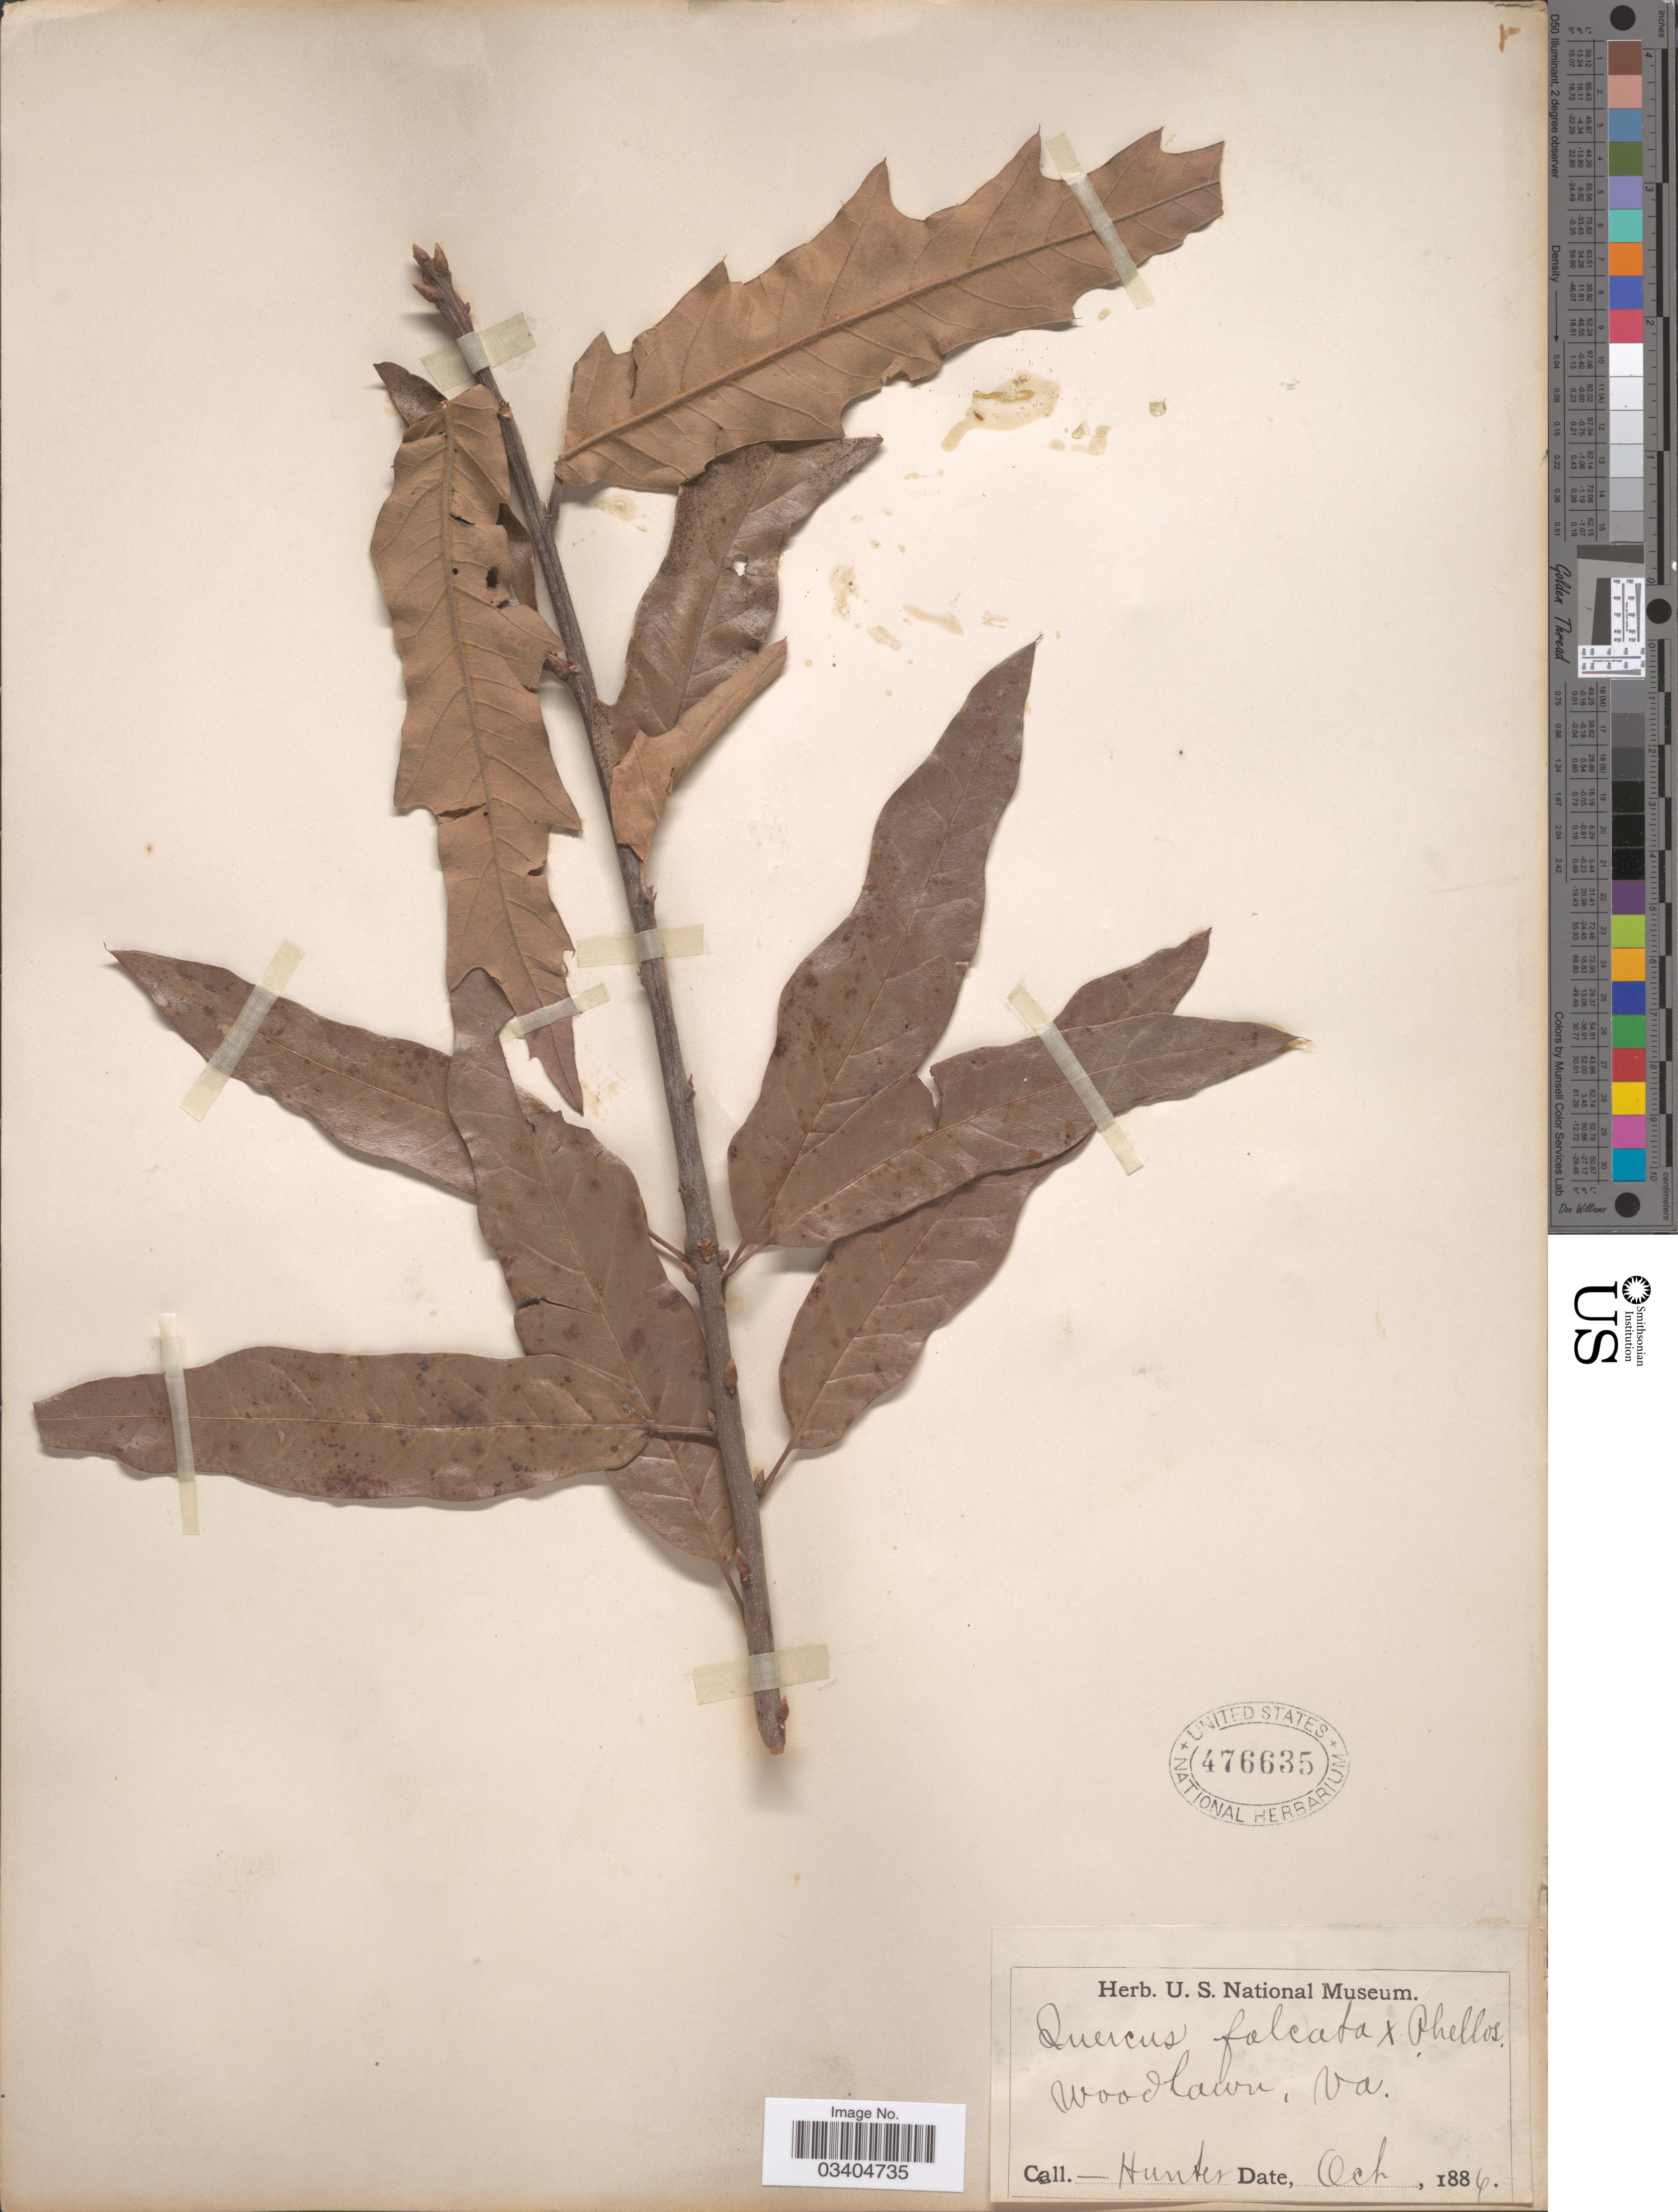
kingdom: Plantae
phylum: Tracheophyta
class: Magnoliopsida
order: Fagales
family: Fagaceae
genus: Quercus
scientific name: Quercus falcata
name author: Michx.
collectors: Hunter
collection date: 1886-10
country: United States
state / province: Virginia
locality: Woodlawn.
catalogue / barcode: US 476635